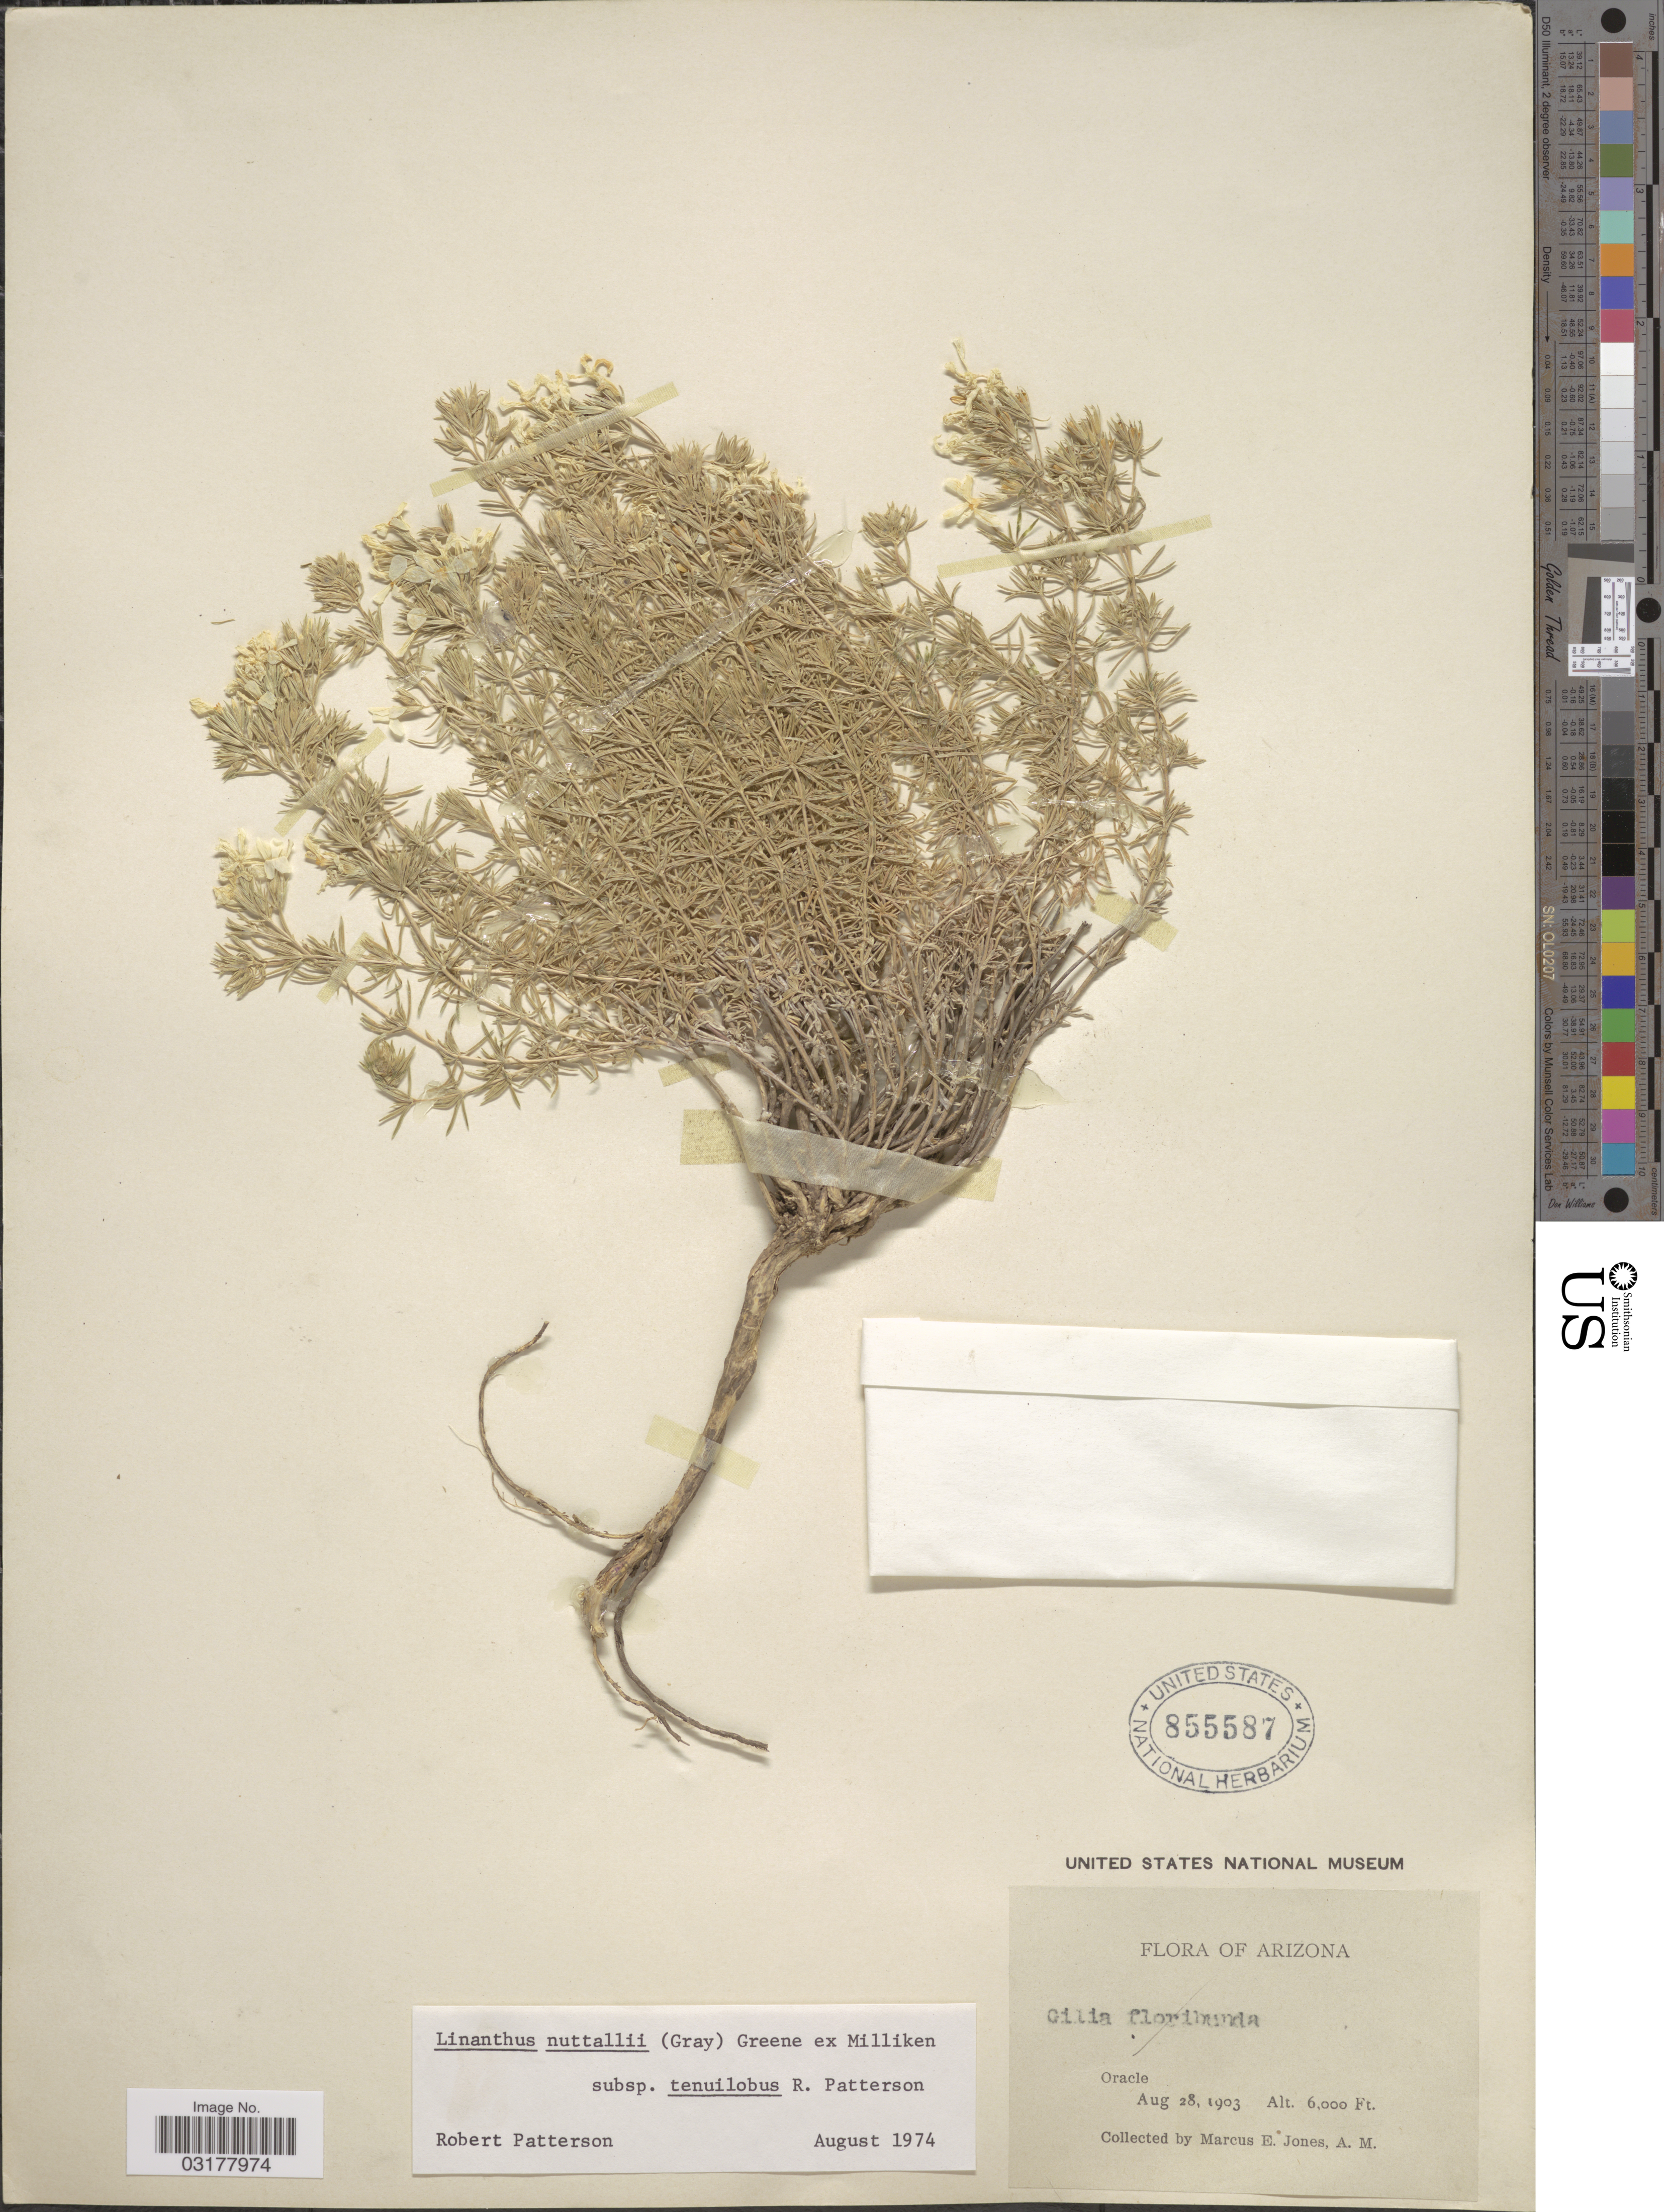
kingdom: Plantae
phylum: Tracheophyta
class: Magnoliopsida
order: Ericales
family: Polemoniaceae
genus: Leptosiphon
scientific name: Leptosiphon nuttallii subsp. nuttallii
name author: (A. Gray) J.M. Porter & L.A. Johnson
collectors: M. E. Jones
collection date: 1903-08-28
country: United States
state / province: Arizona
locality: Oracle.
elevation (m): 1829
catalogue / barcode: US 855587